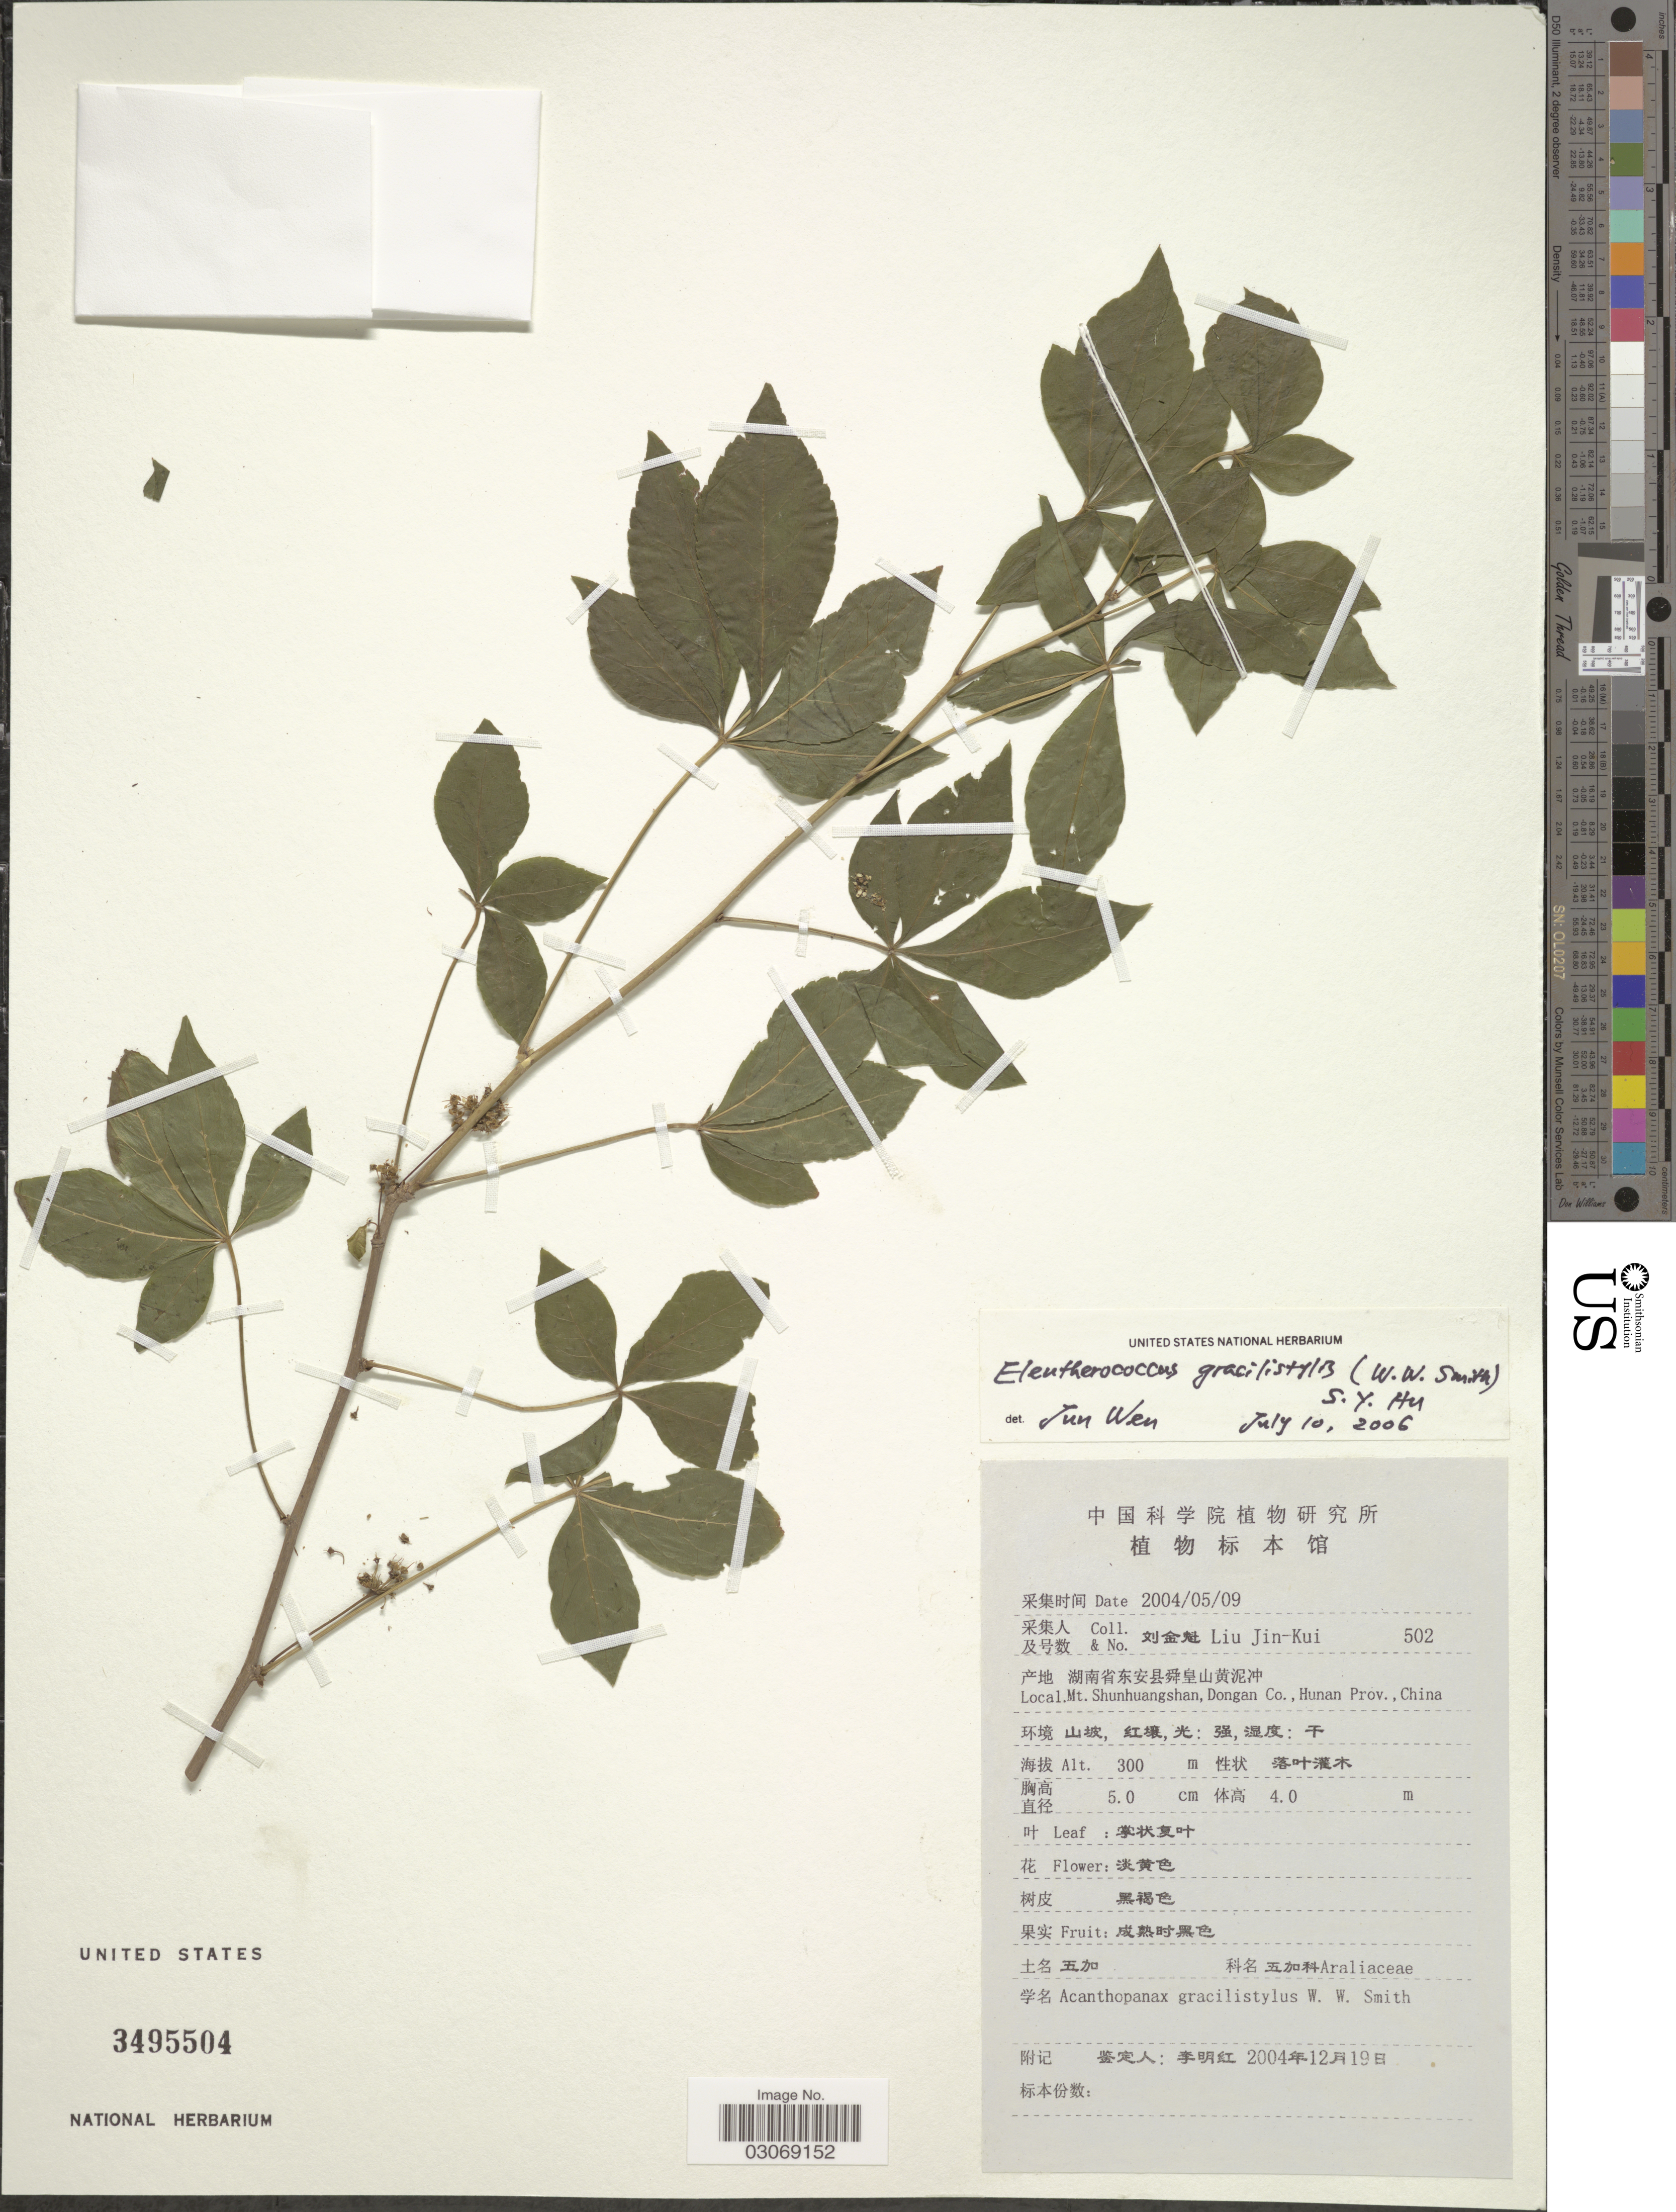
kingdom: Plantae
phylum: Tracheophyta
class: Magnoliopsida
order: Apiales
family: Araliaceae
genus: Acanthopanax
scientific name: Acanthopanax gracilistylus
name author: W.W. Sm.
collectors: Liu Jin-Kui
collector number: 502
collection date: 2004-05-09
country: China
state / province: Hunan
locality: Mt. Shunhuangshan, Dongan Co.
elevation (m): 300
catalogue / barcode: US 3495504